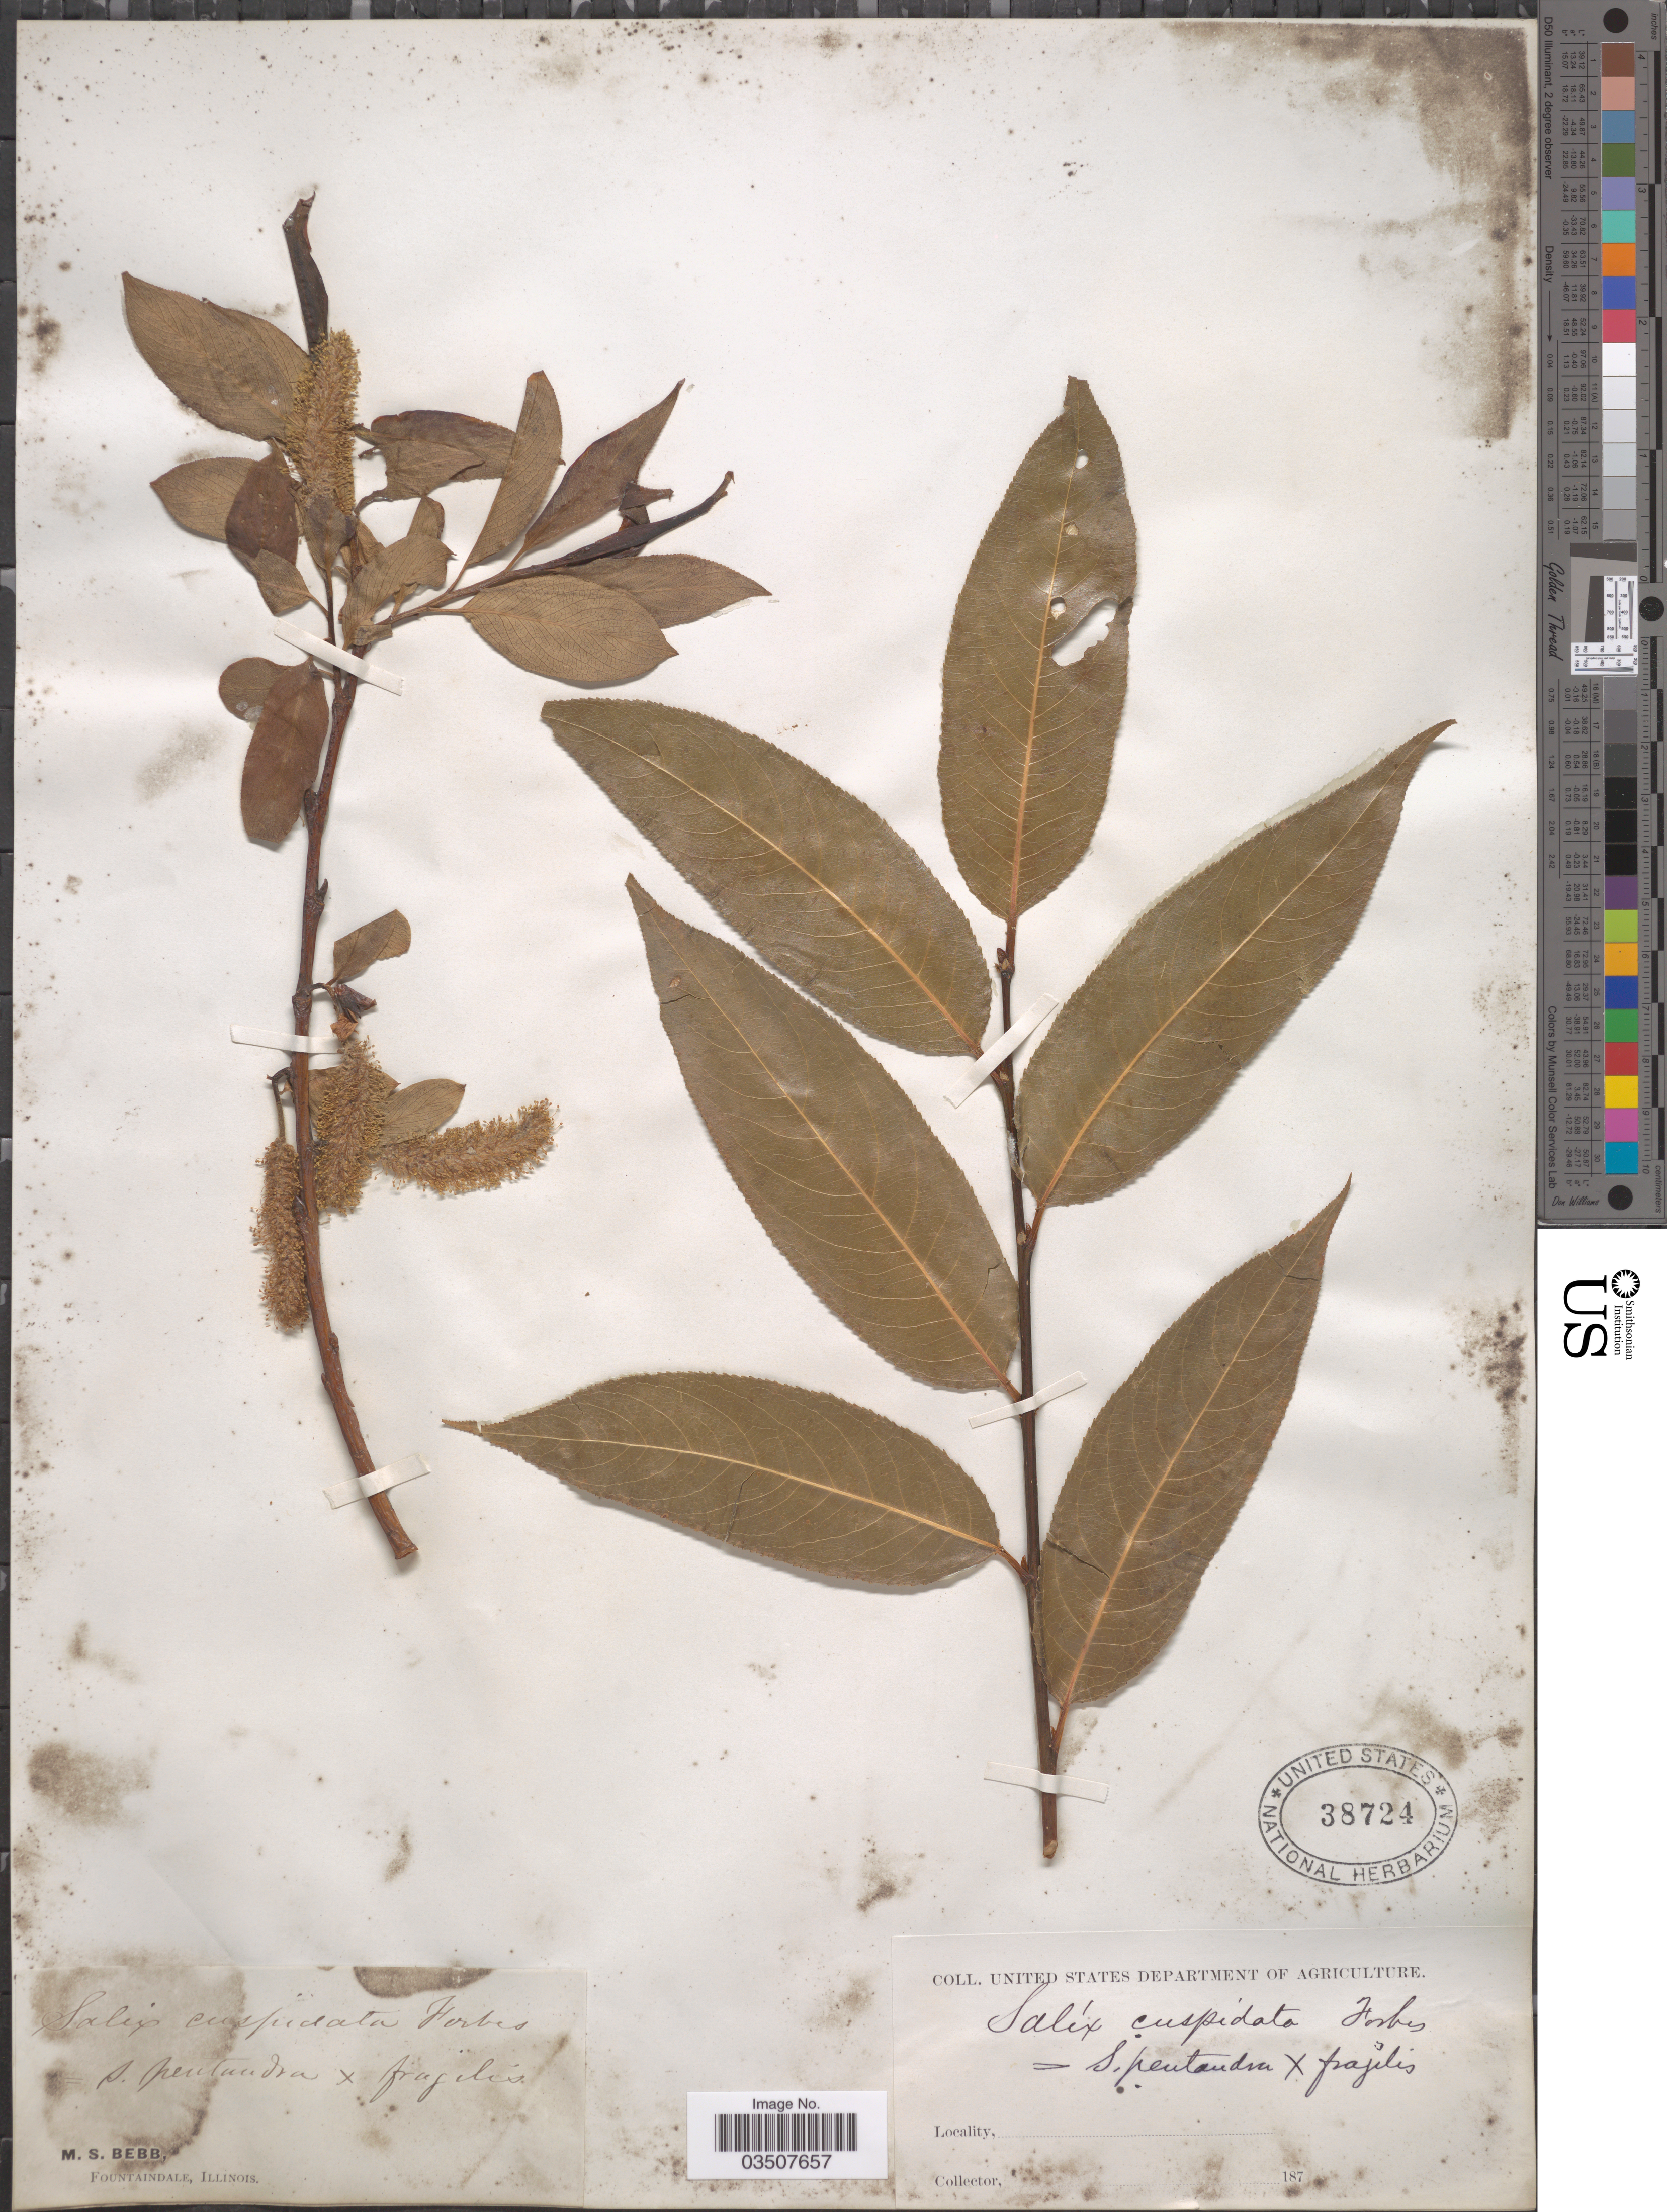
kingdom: Plantae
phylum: Tracheophyta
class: Magnoliopsida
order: Malpighiales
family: Salicaceae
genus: Salix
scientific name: Salix cardiophylla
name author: Trautv. & C.A. Mey.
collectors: M. Bebb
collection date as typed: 187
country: United States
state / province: Illinois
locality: Fountaindale.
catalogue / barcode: US 38724